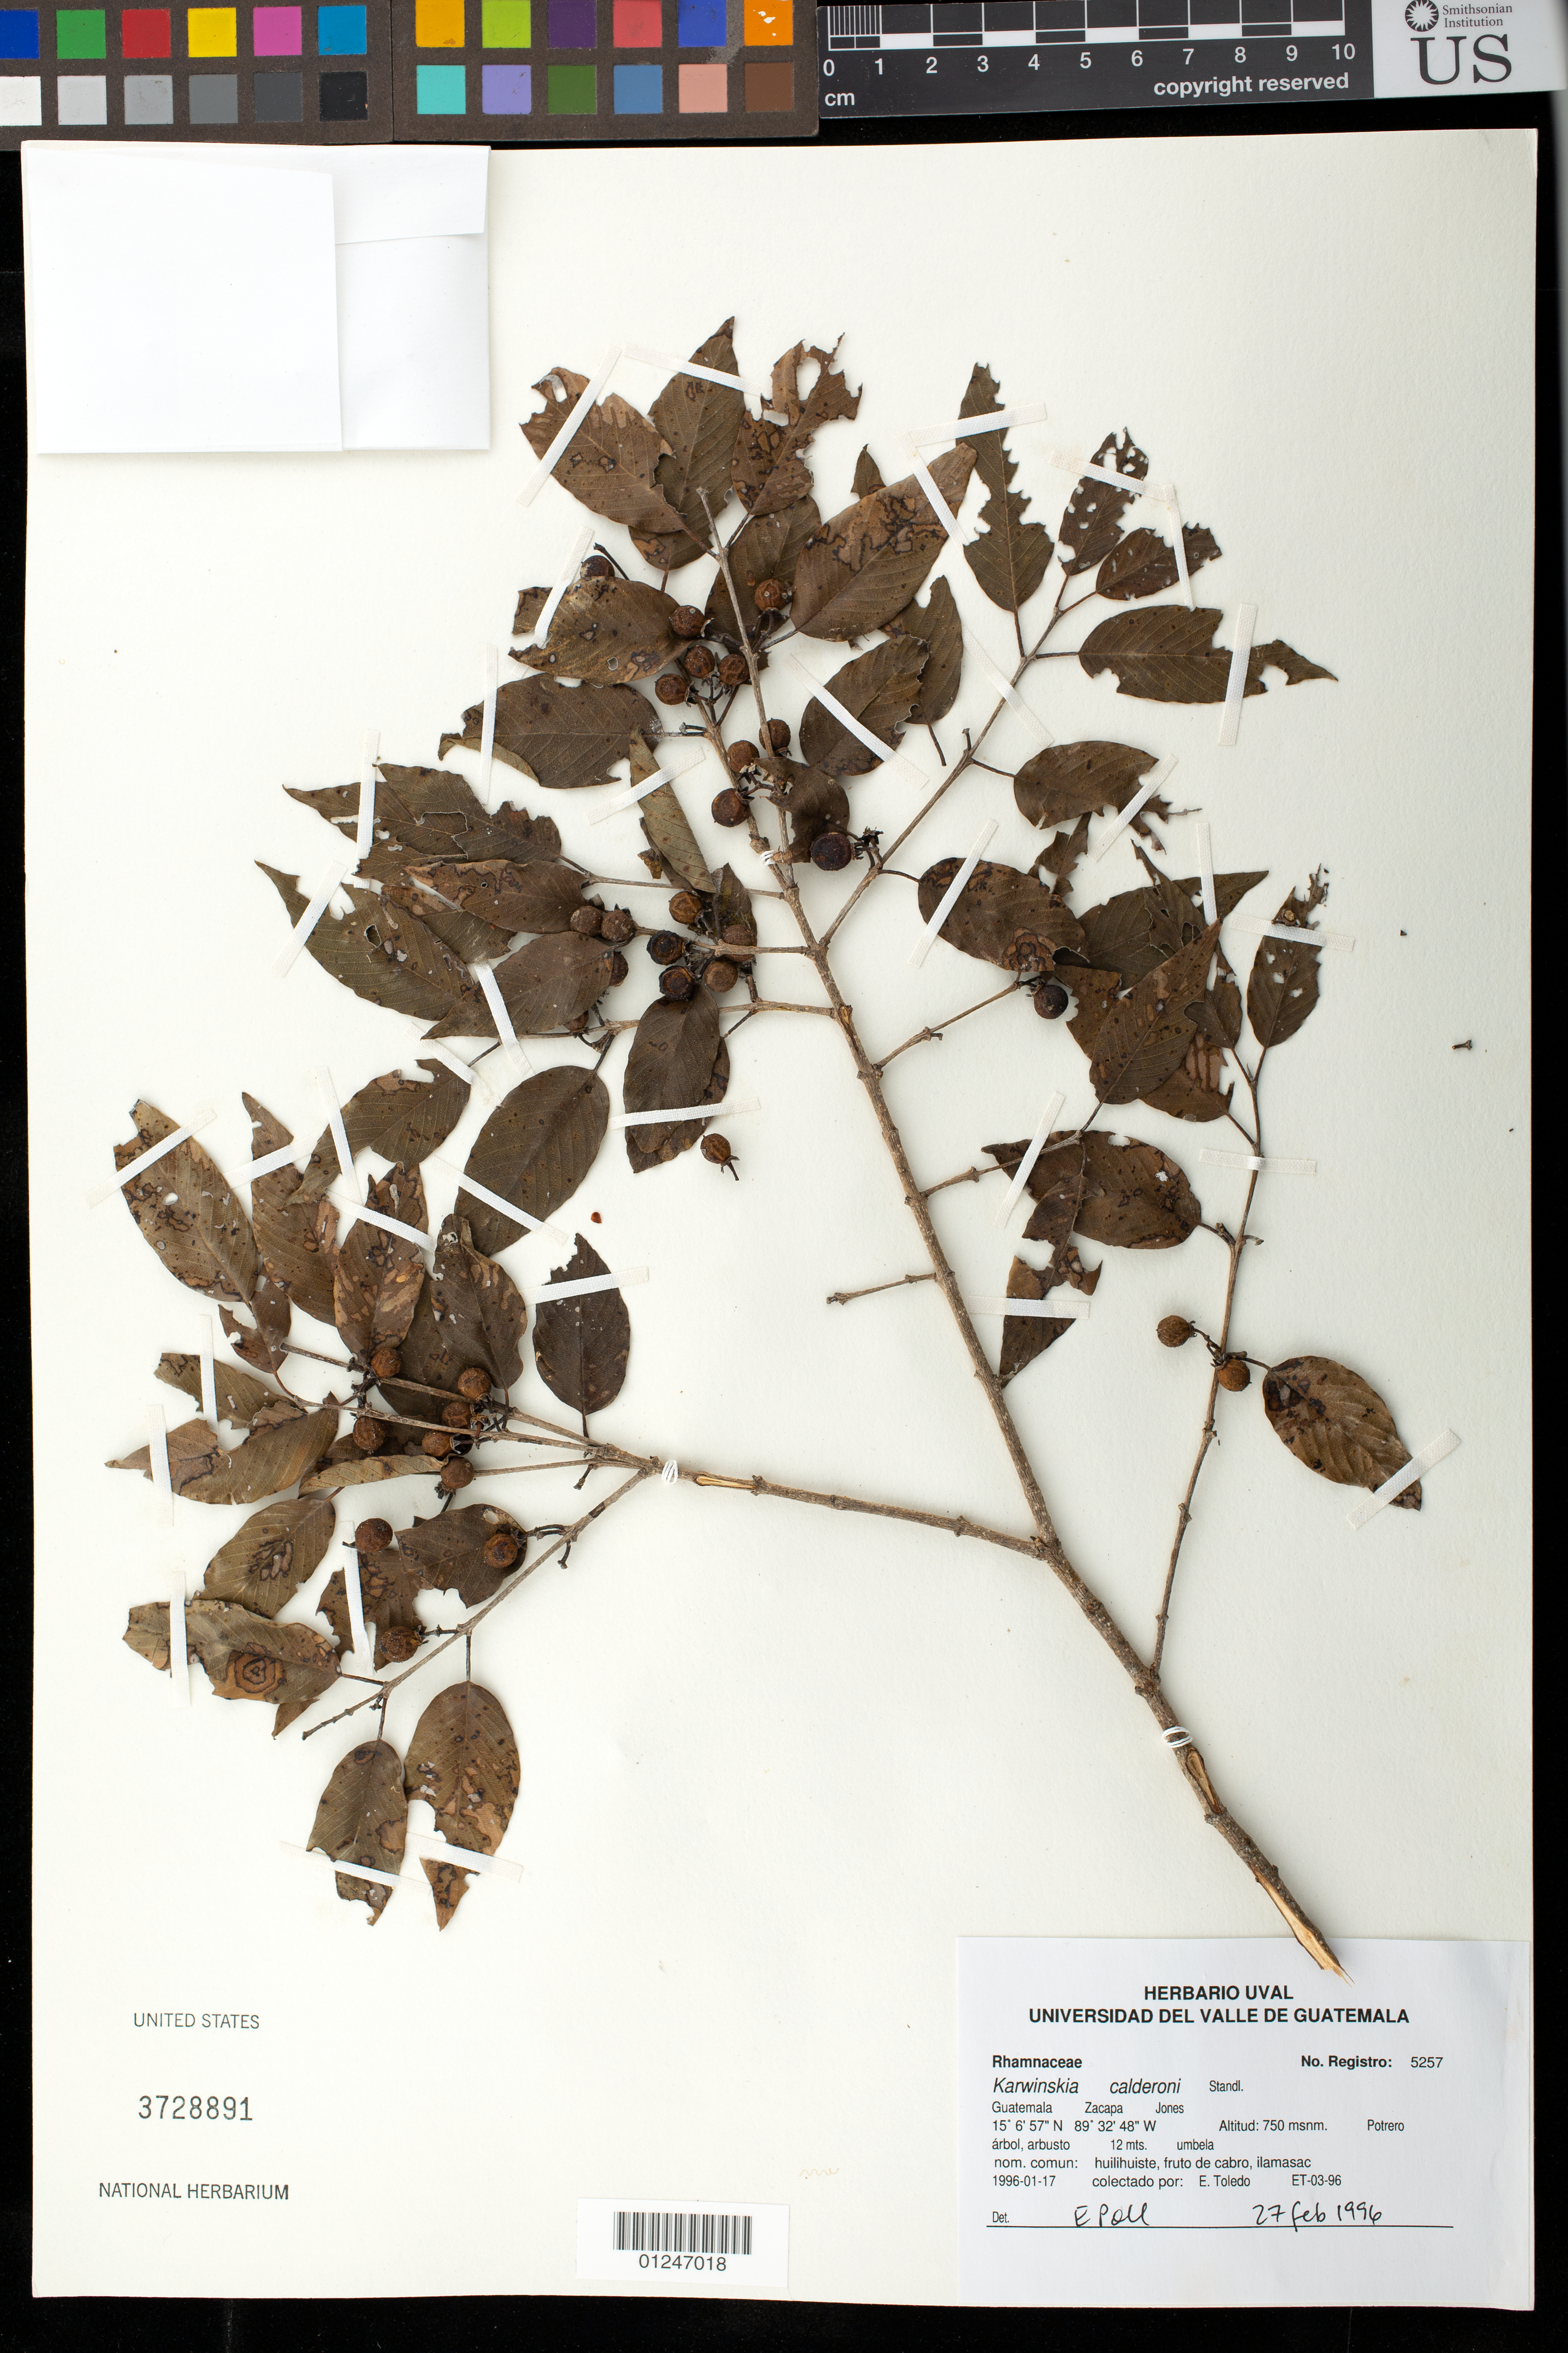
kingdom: Plantae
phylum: Tracheophyta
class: Magnoliopsida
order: Rosales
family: Rhamnaceae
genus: Karwinskia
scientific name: Karwinskia calderonii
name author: Standl.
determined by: Pöll, E.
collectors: E. Toledo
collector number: ET-03-96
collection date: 1996-01-17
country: Guatemala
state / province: Zacapa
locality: Jones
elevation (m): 750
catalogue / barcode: US 3728891